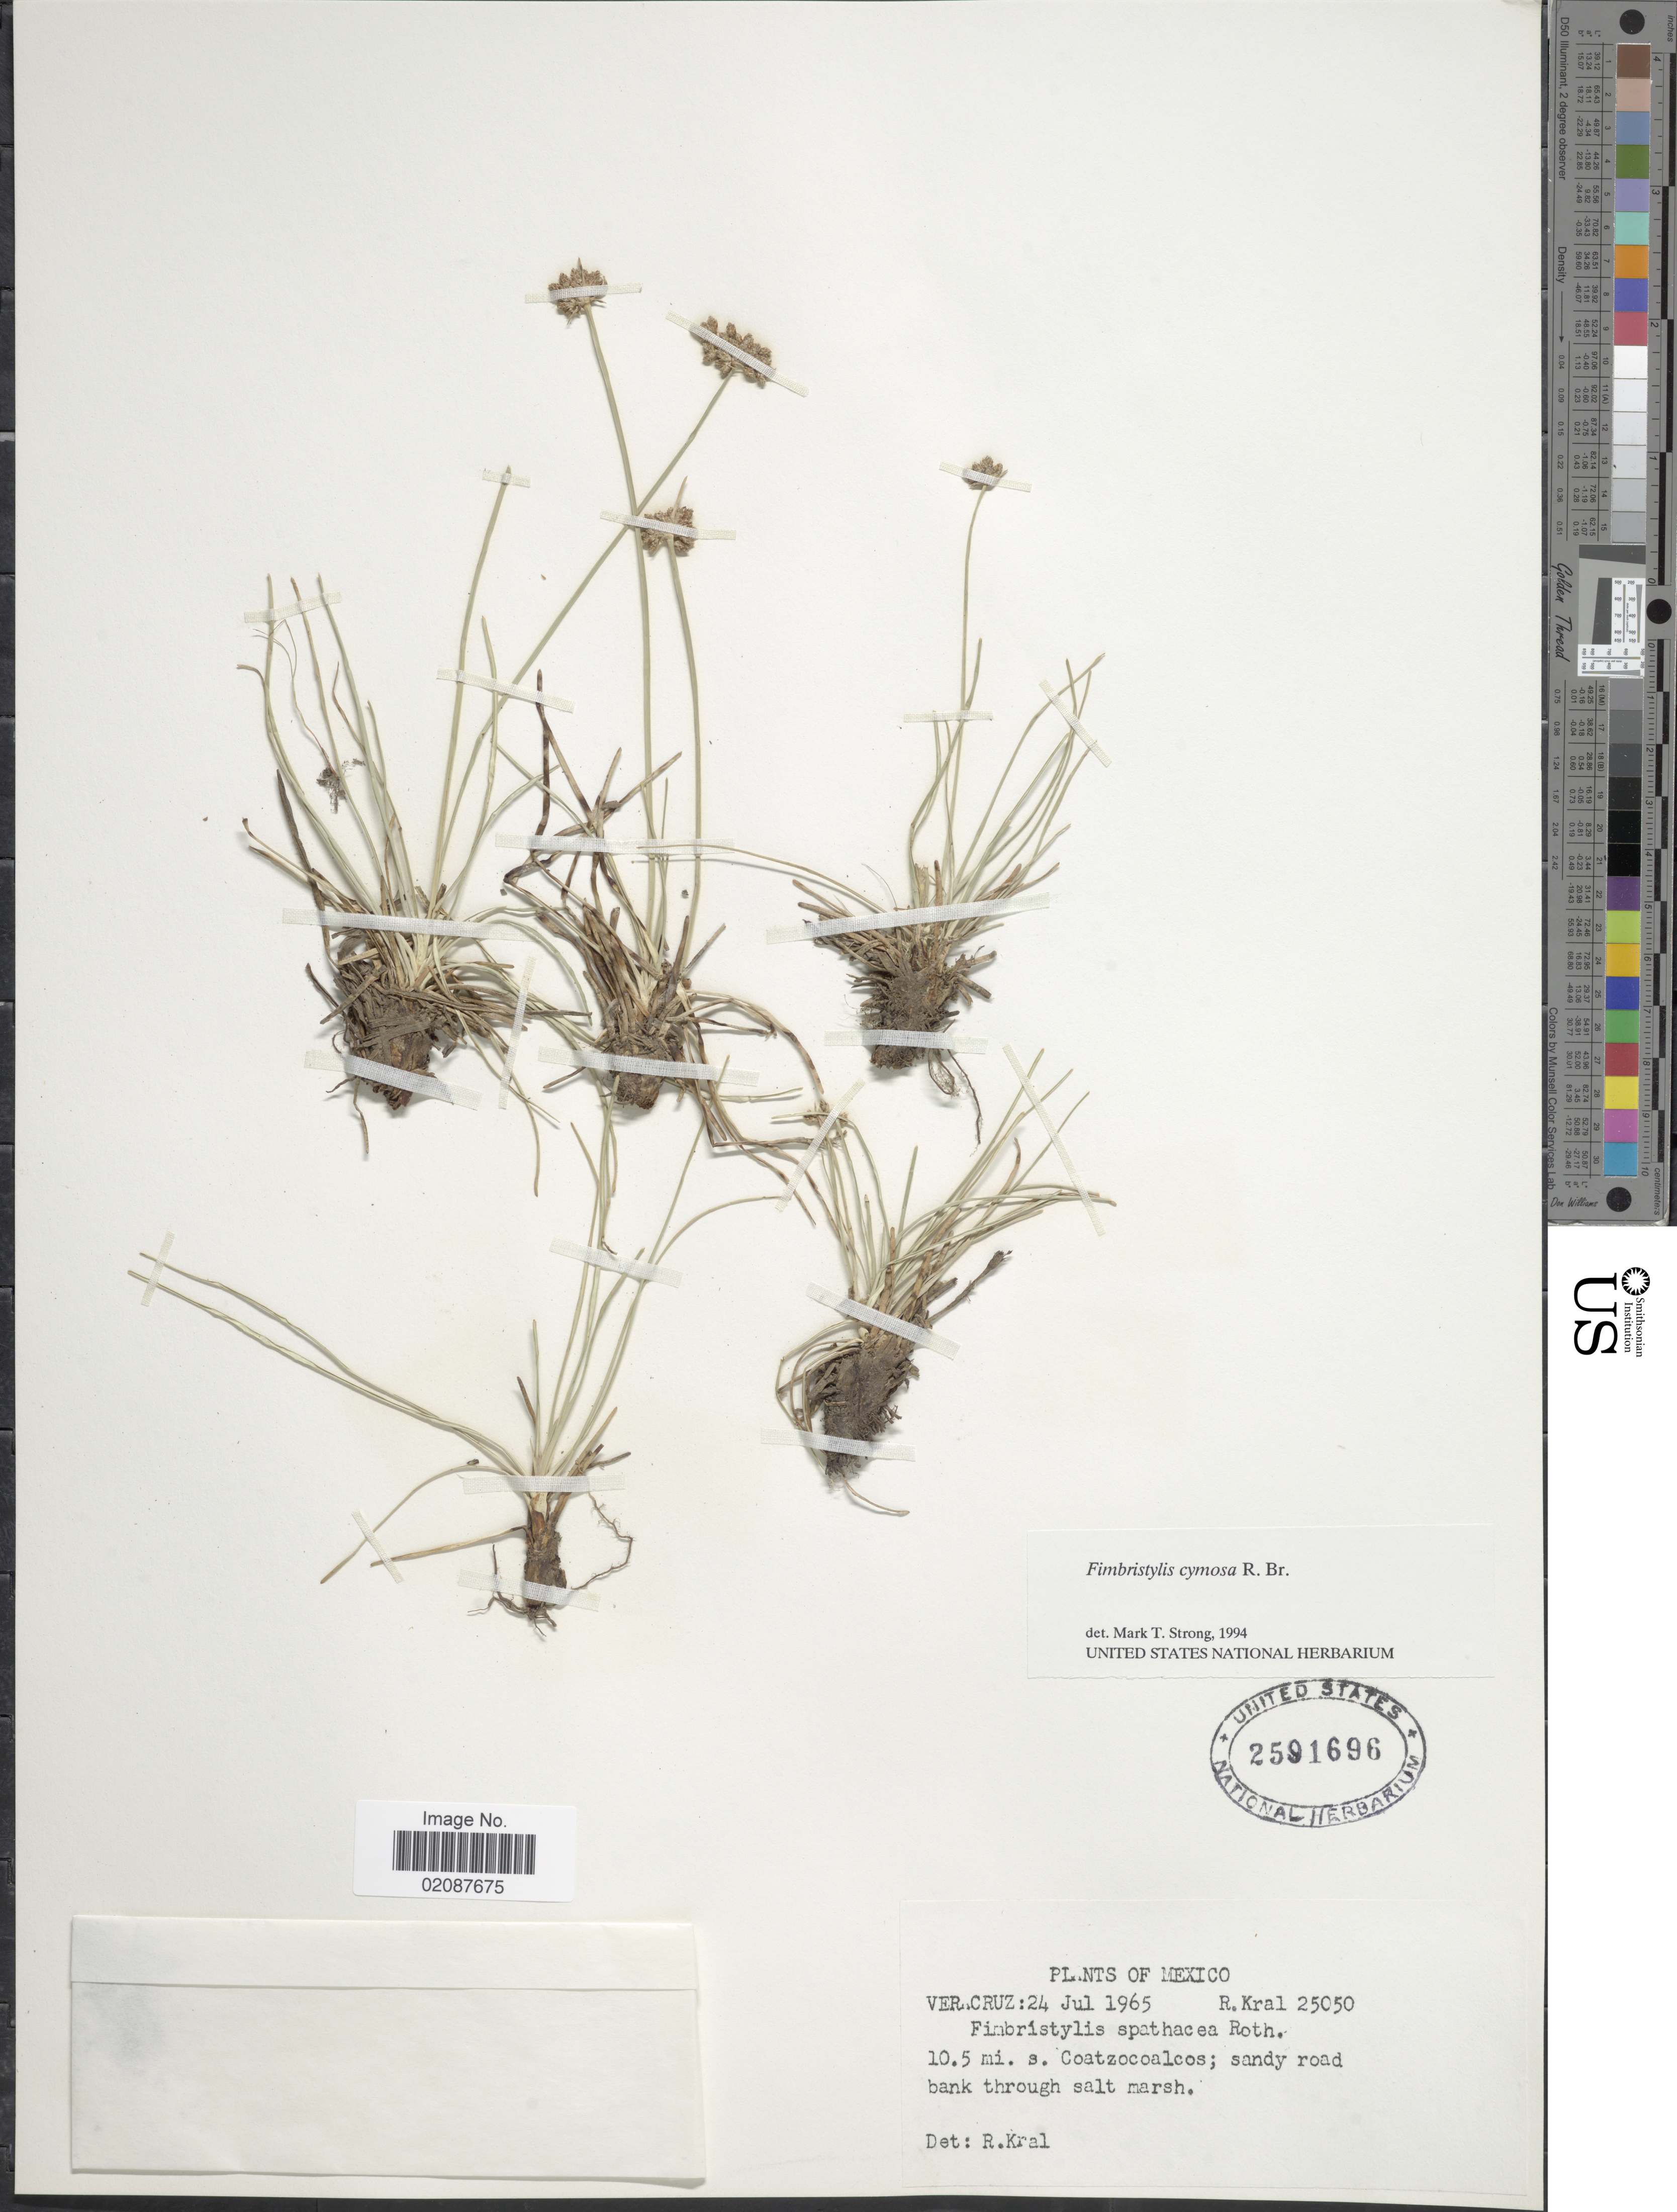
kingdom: Plantae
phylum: Tracheophyta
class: Liliopsida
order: Poales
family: Cyperaceae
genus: Fimbristylis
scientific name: Fimbristylis cymosa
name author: R. Br.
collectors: R. Kral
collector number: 25050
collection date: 1965-07-24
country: Mexico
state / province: Veracruz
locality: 10.5 mi. s. Coatzocoalcos; sandy road bank, Veracruz.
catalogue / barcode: US 2591696